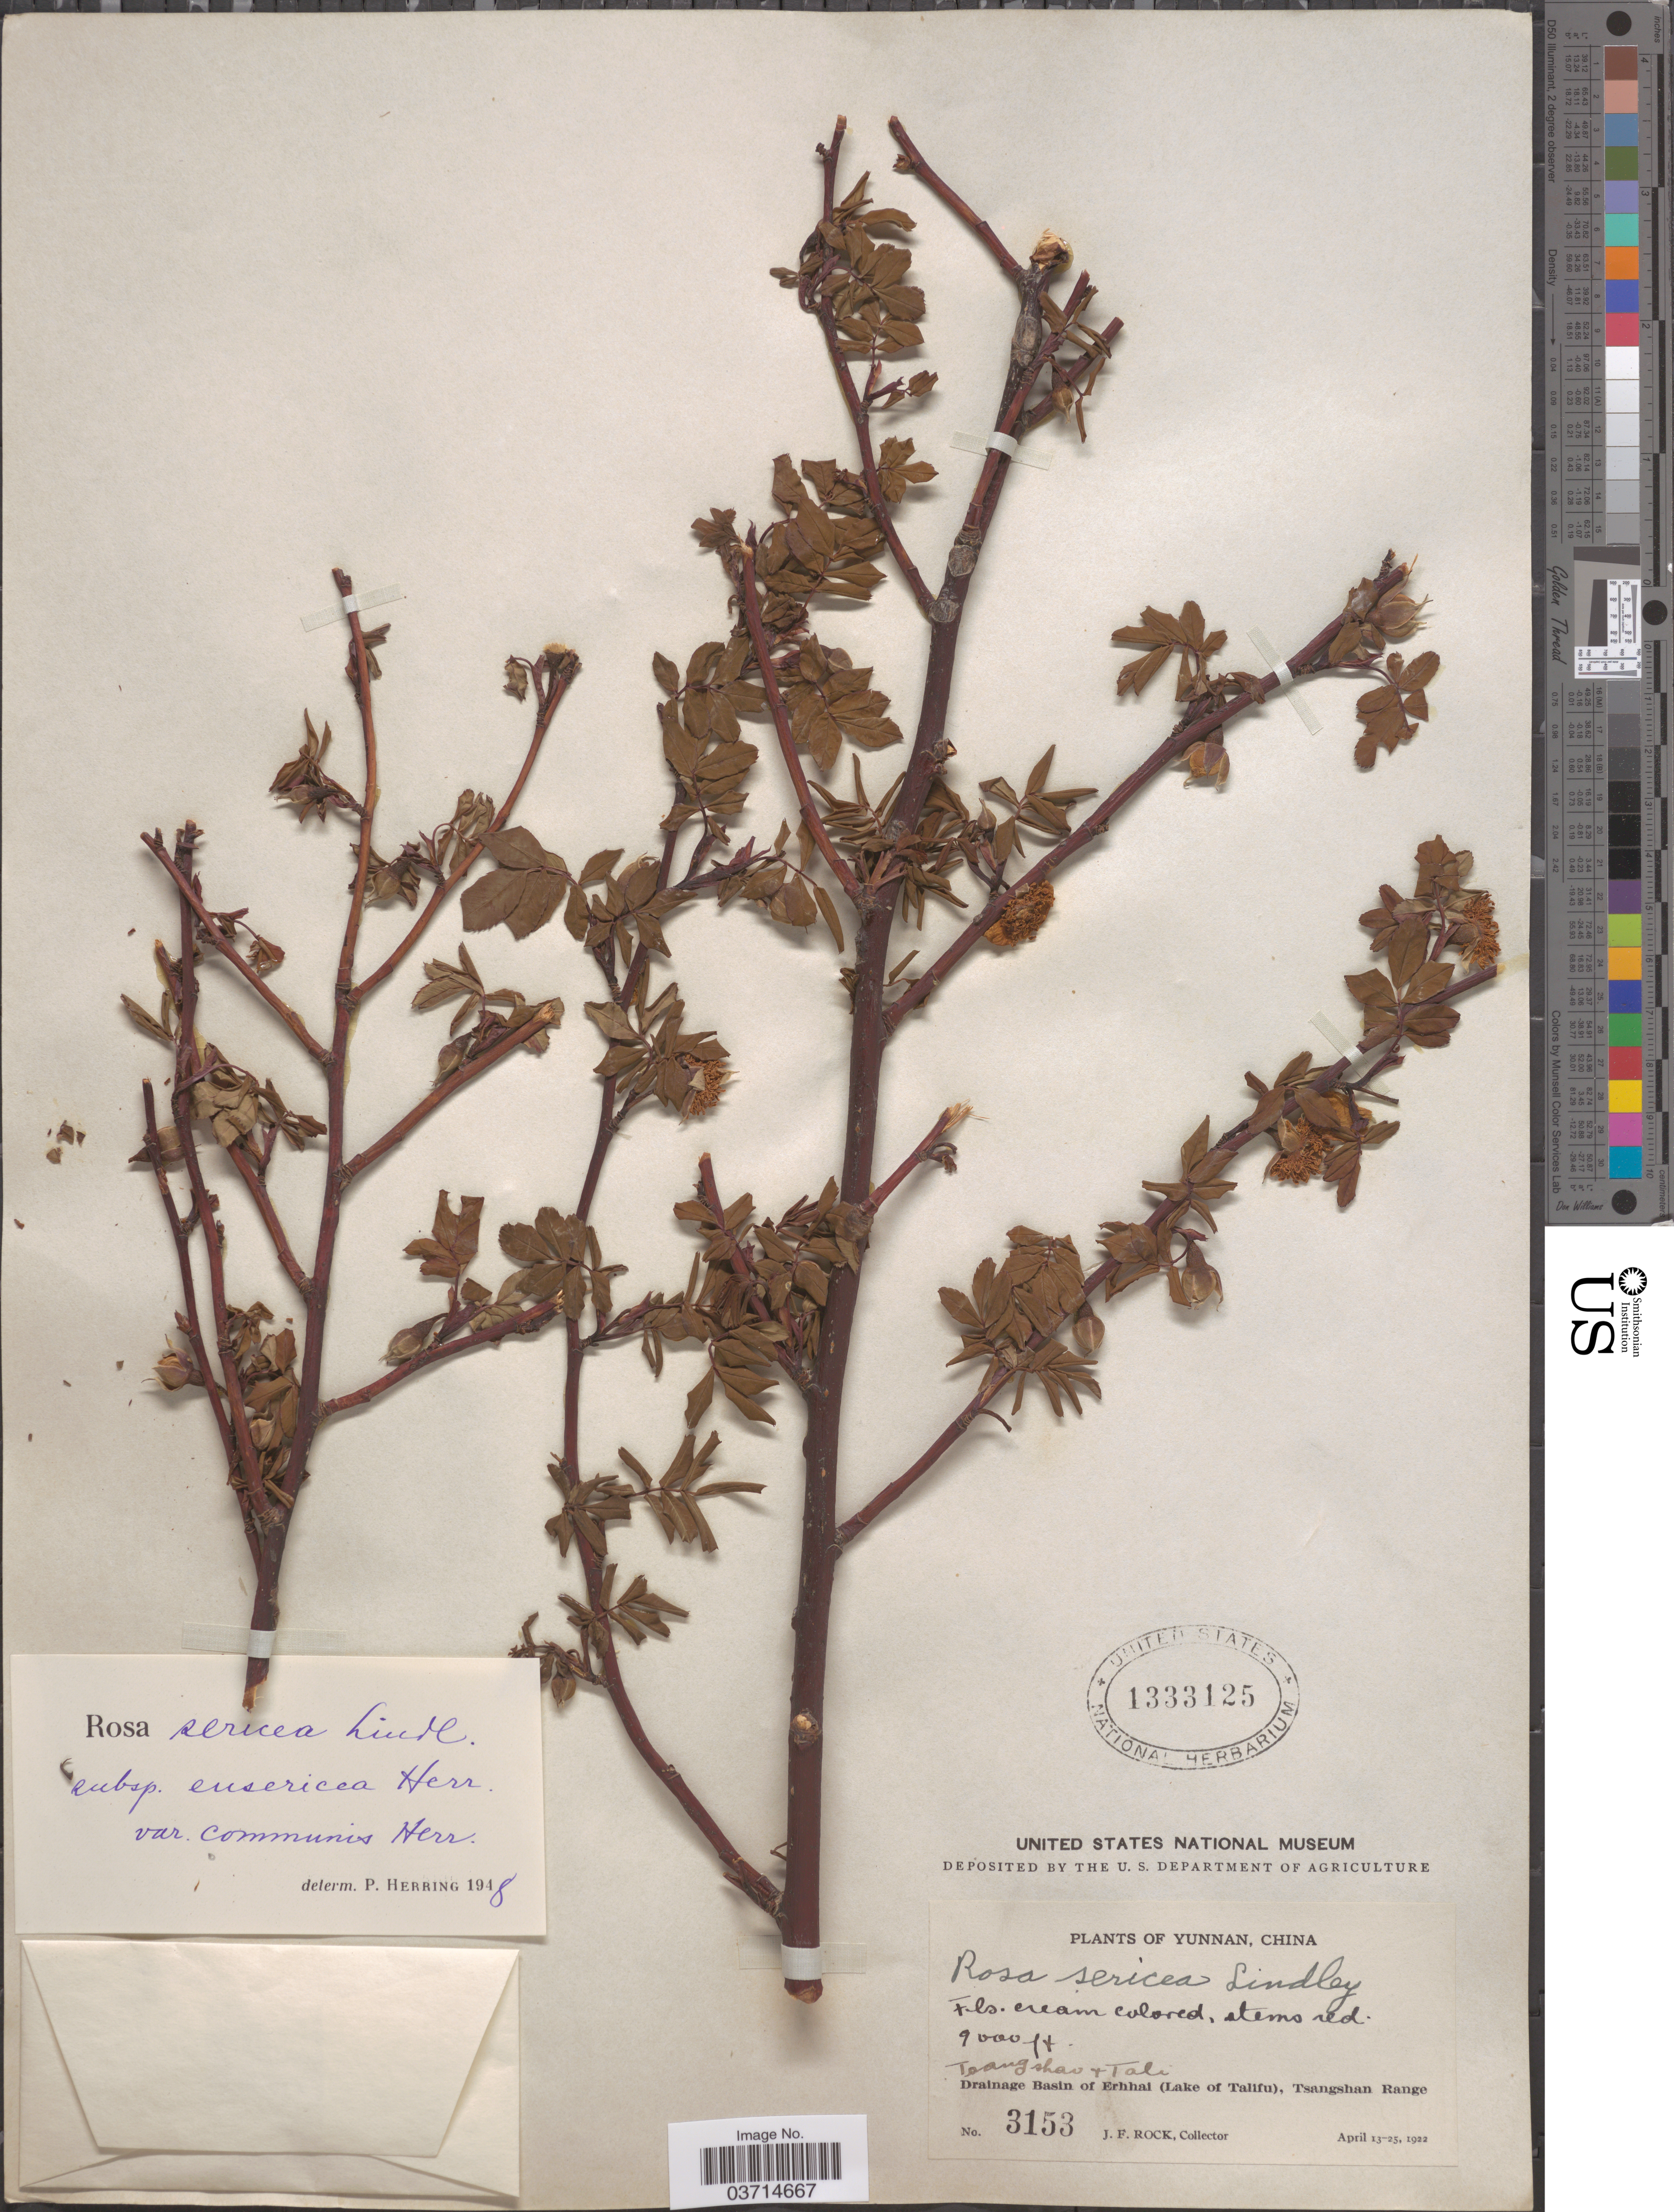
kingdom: Plantae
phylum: Tracheophyta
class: Magnoliopsida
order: Rosales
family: Rosaceae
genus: Rosa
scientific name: Rosa sericea var. sericea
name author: Lindl.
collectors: J. Rock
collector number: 3153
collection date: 1922-04-13/1922-04-25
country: China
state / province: Yunnan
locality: Tsang shao [interpreted] + Tali. Drainage Basin of Erhhai (Lake of Talifu), Tsangshan Range.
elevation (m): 2743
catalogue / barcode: US 1333125